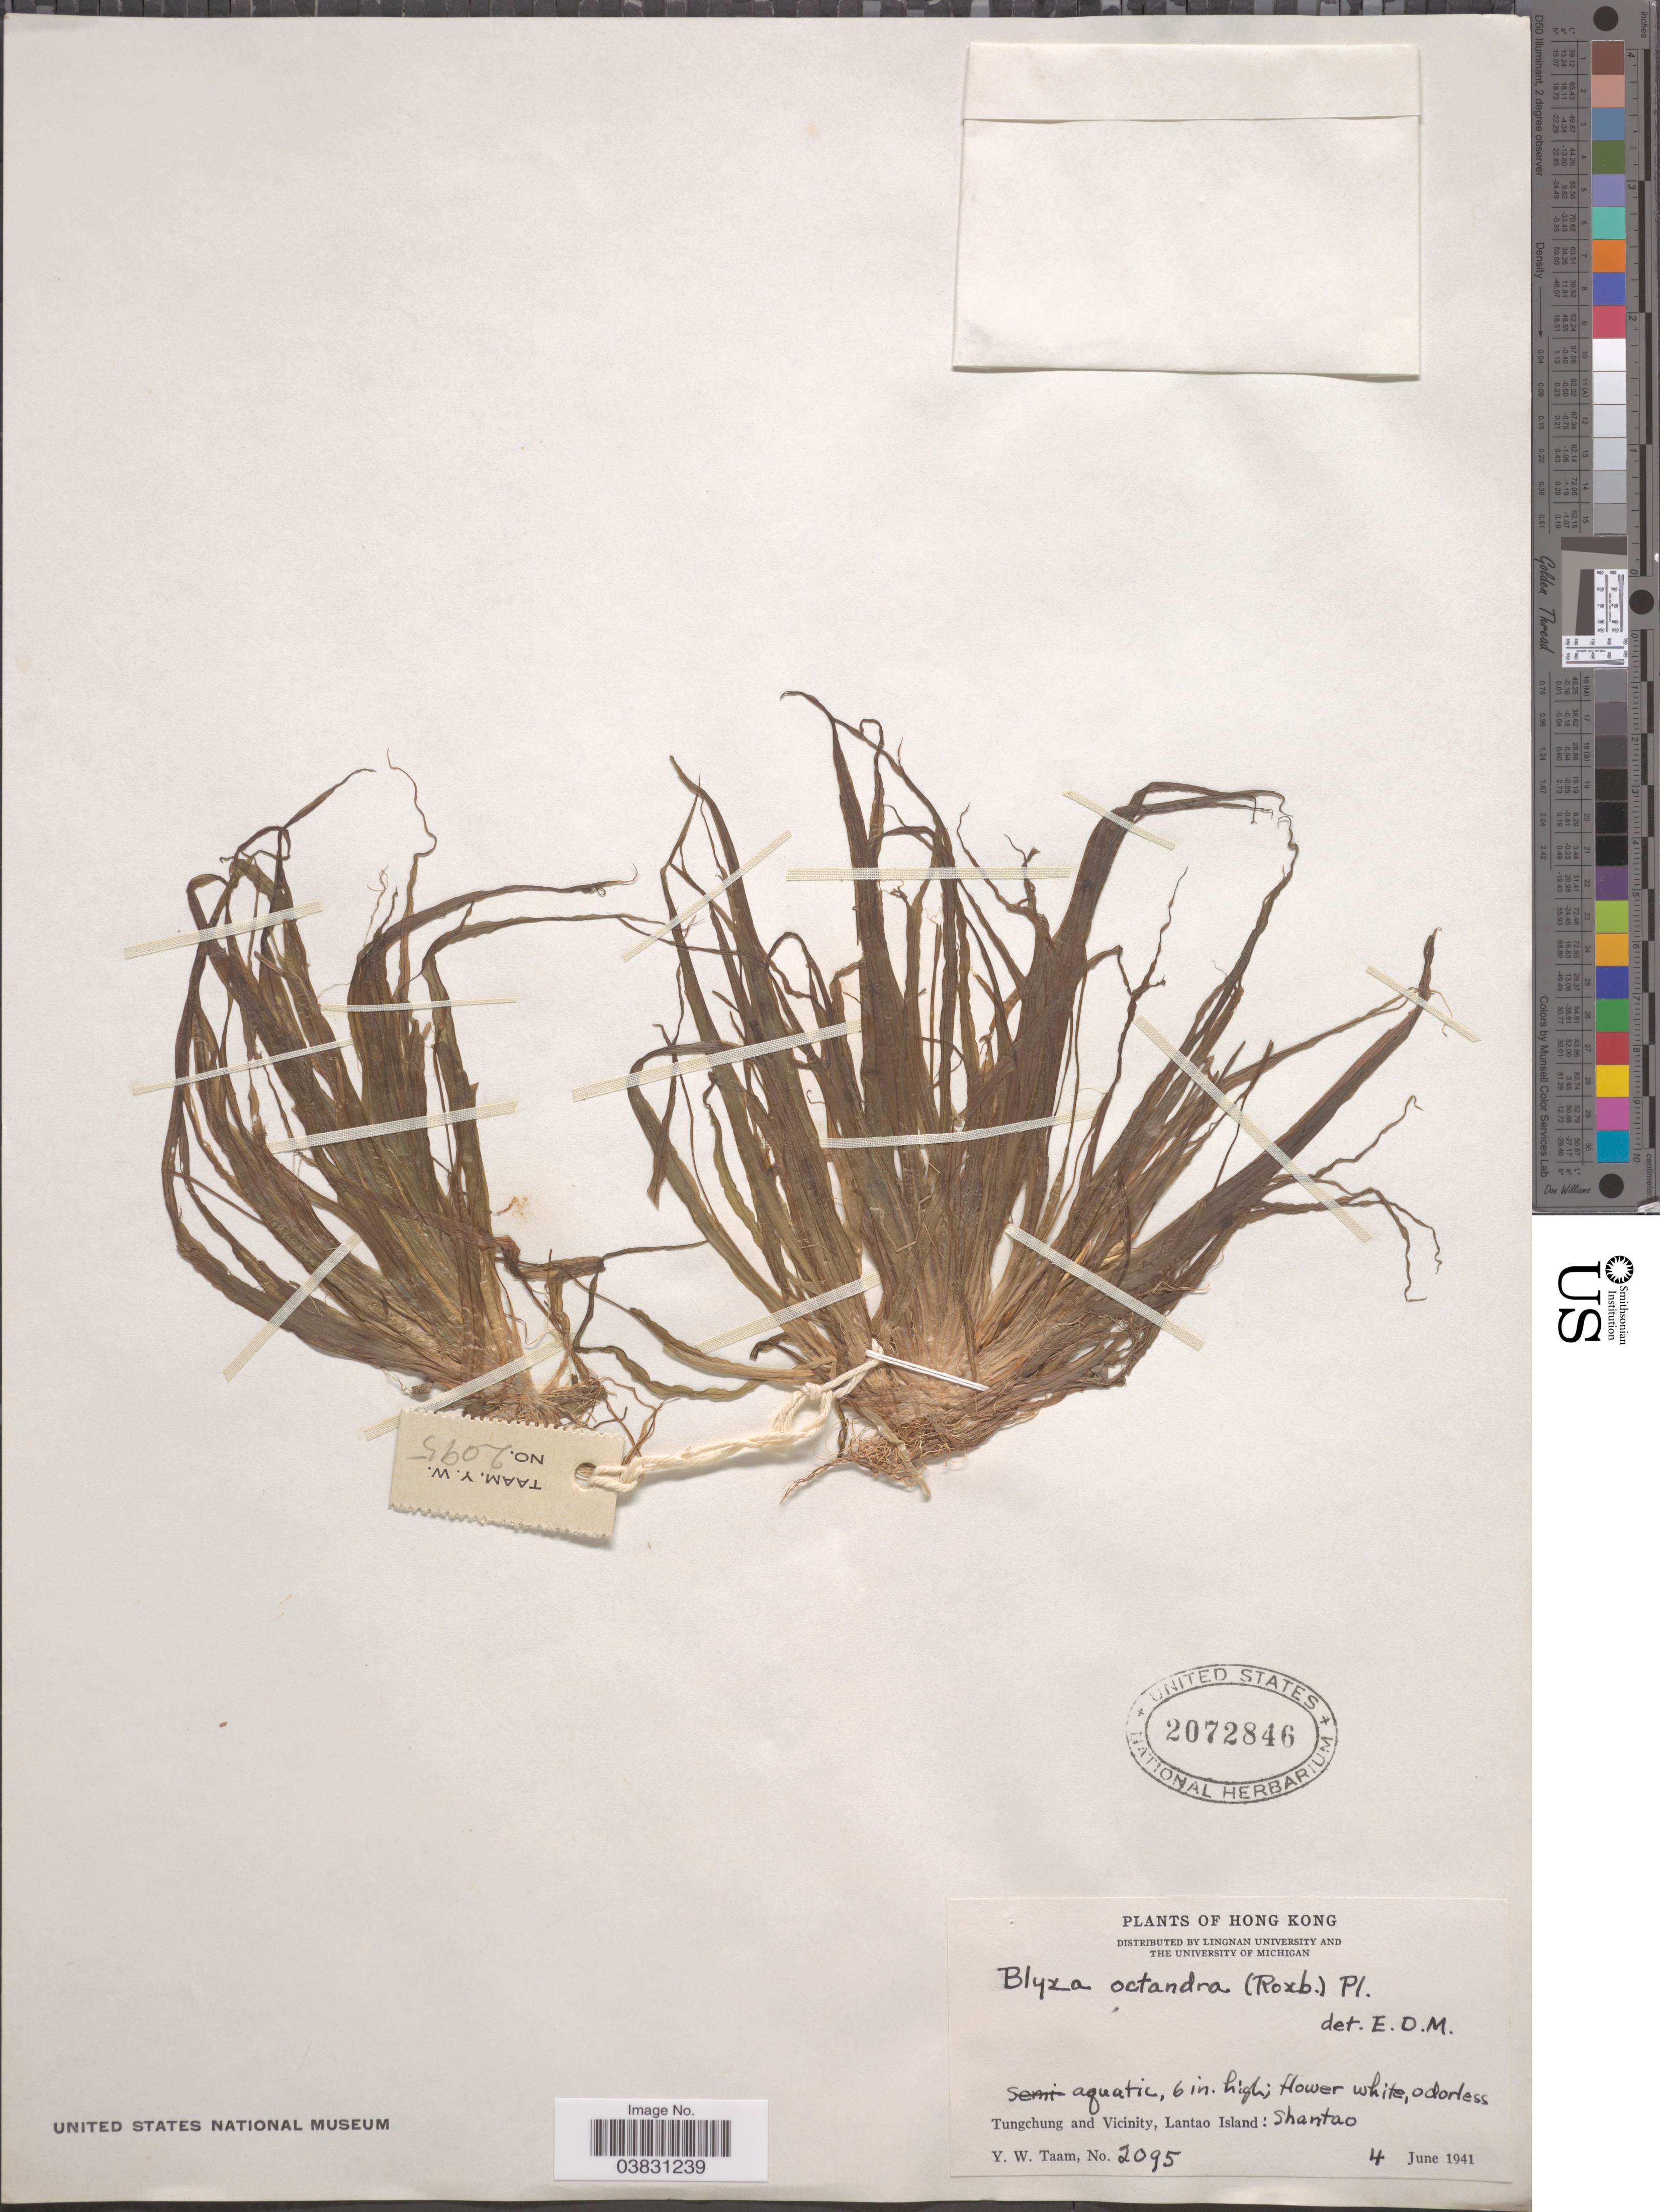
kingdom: Plantae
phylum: Tracheophyta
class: Liliopsida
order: Alismatales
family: Hydrocharitaceae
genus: Blyxa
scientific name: Blyxa octandra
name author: (Roxb.) Planch. ex Thwaites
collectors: Y. W. Taam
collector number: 2095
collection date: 1941-06-04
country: China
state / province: Hong Kong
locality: Tungchung and Vicinity, Lantao Island: Shantao.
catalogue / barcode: US 2072846